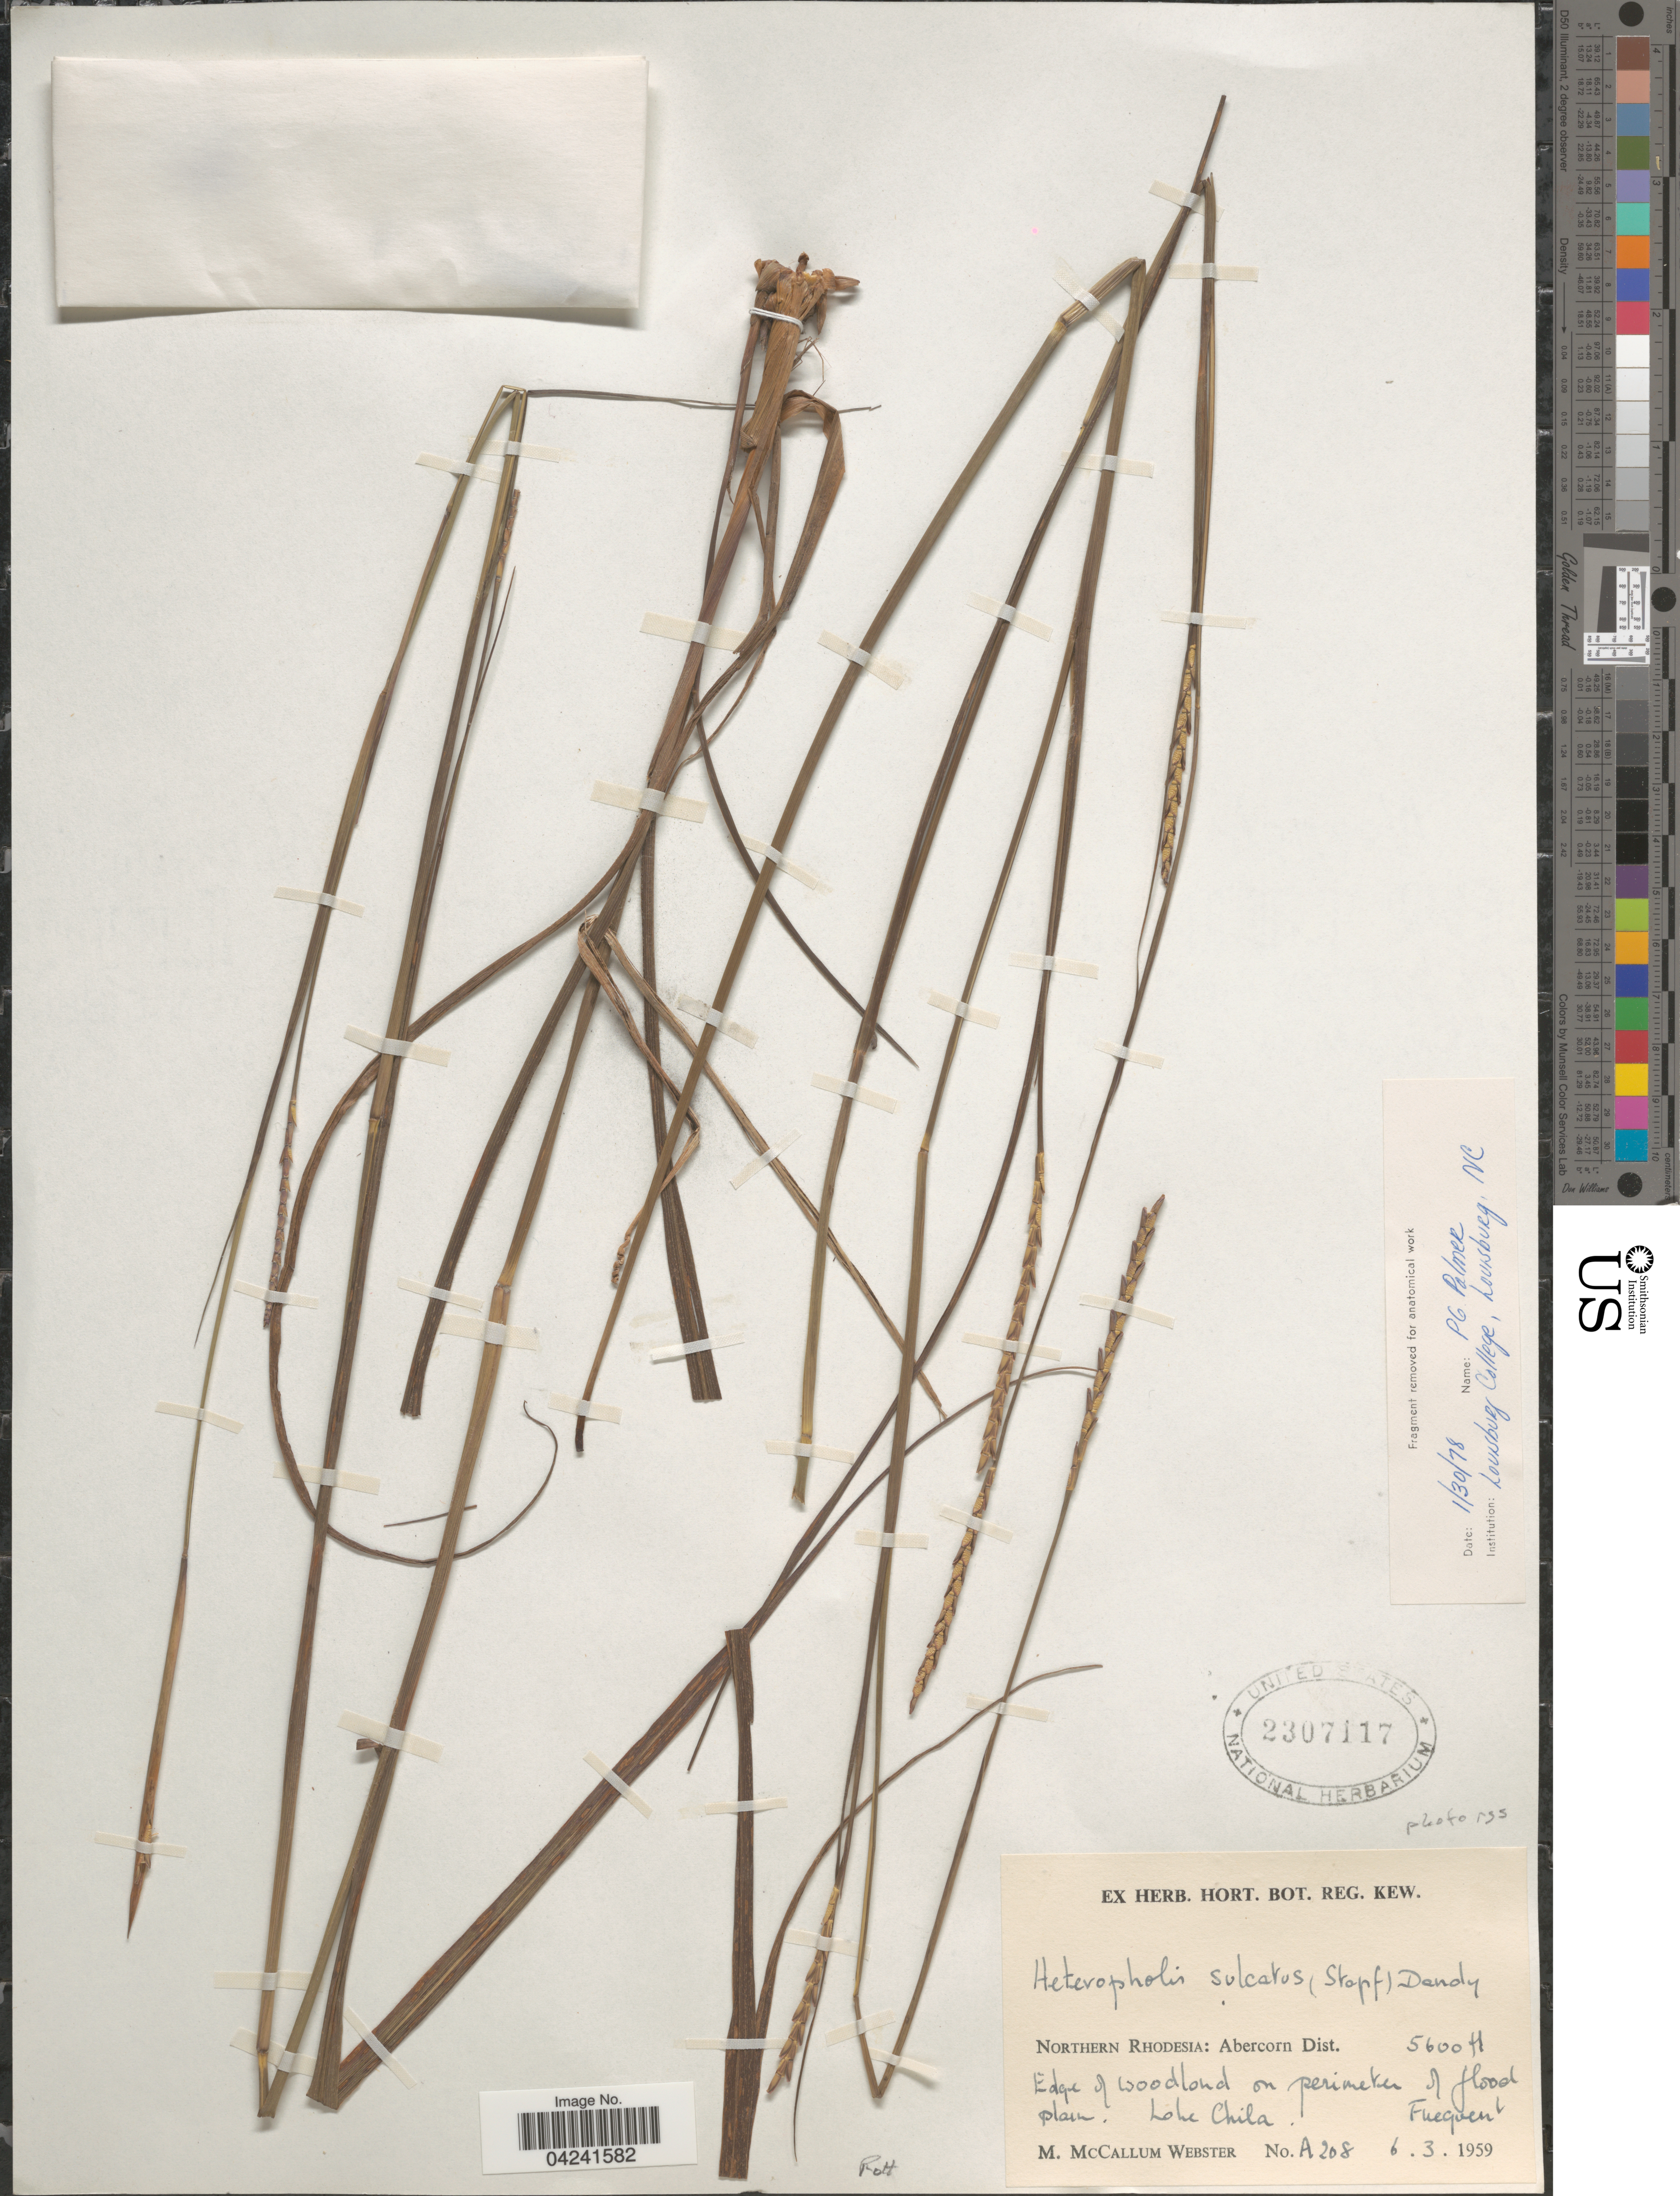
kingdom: Plantae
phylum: Tracheophyta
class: Liliopsida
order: Poales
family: Poaceae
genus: Heteropholis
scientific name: Heteropholis sulcata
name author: (Stapf) C. E. Hubb.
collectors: M. Webster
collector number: A208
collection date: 1959-03-06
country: Zambia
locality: Northern Rhodesia: Abercorn Dist. Edge of woodland on perimeter of floodplain. Lake Chila.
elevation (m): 1707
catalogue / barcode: US 2307117